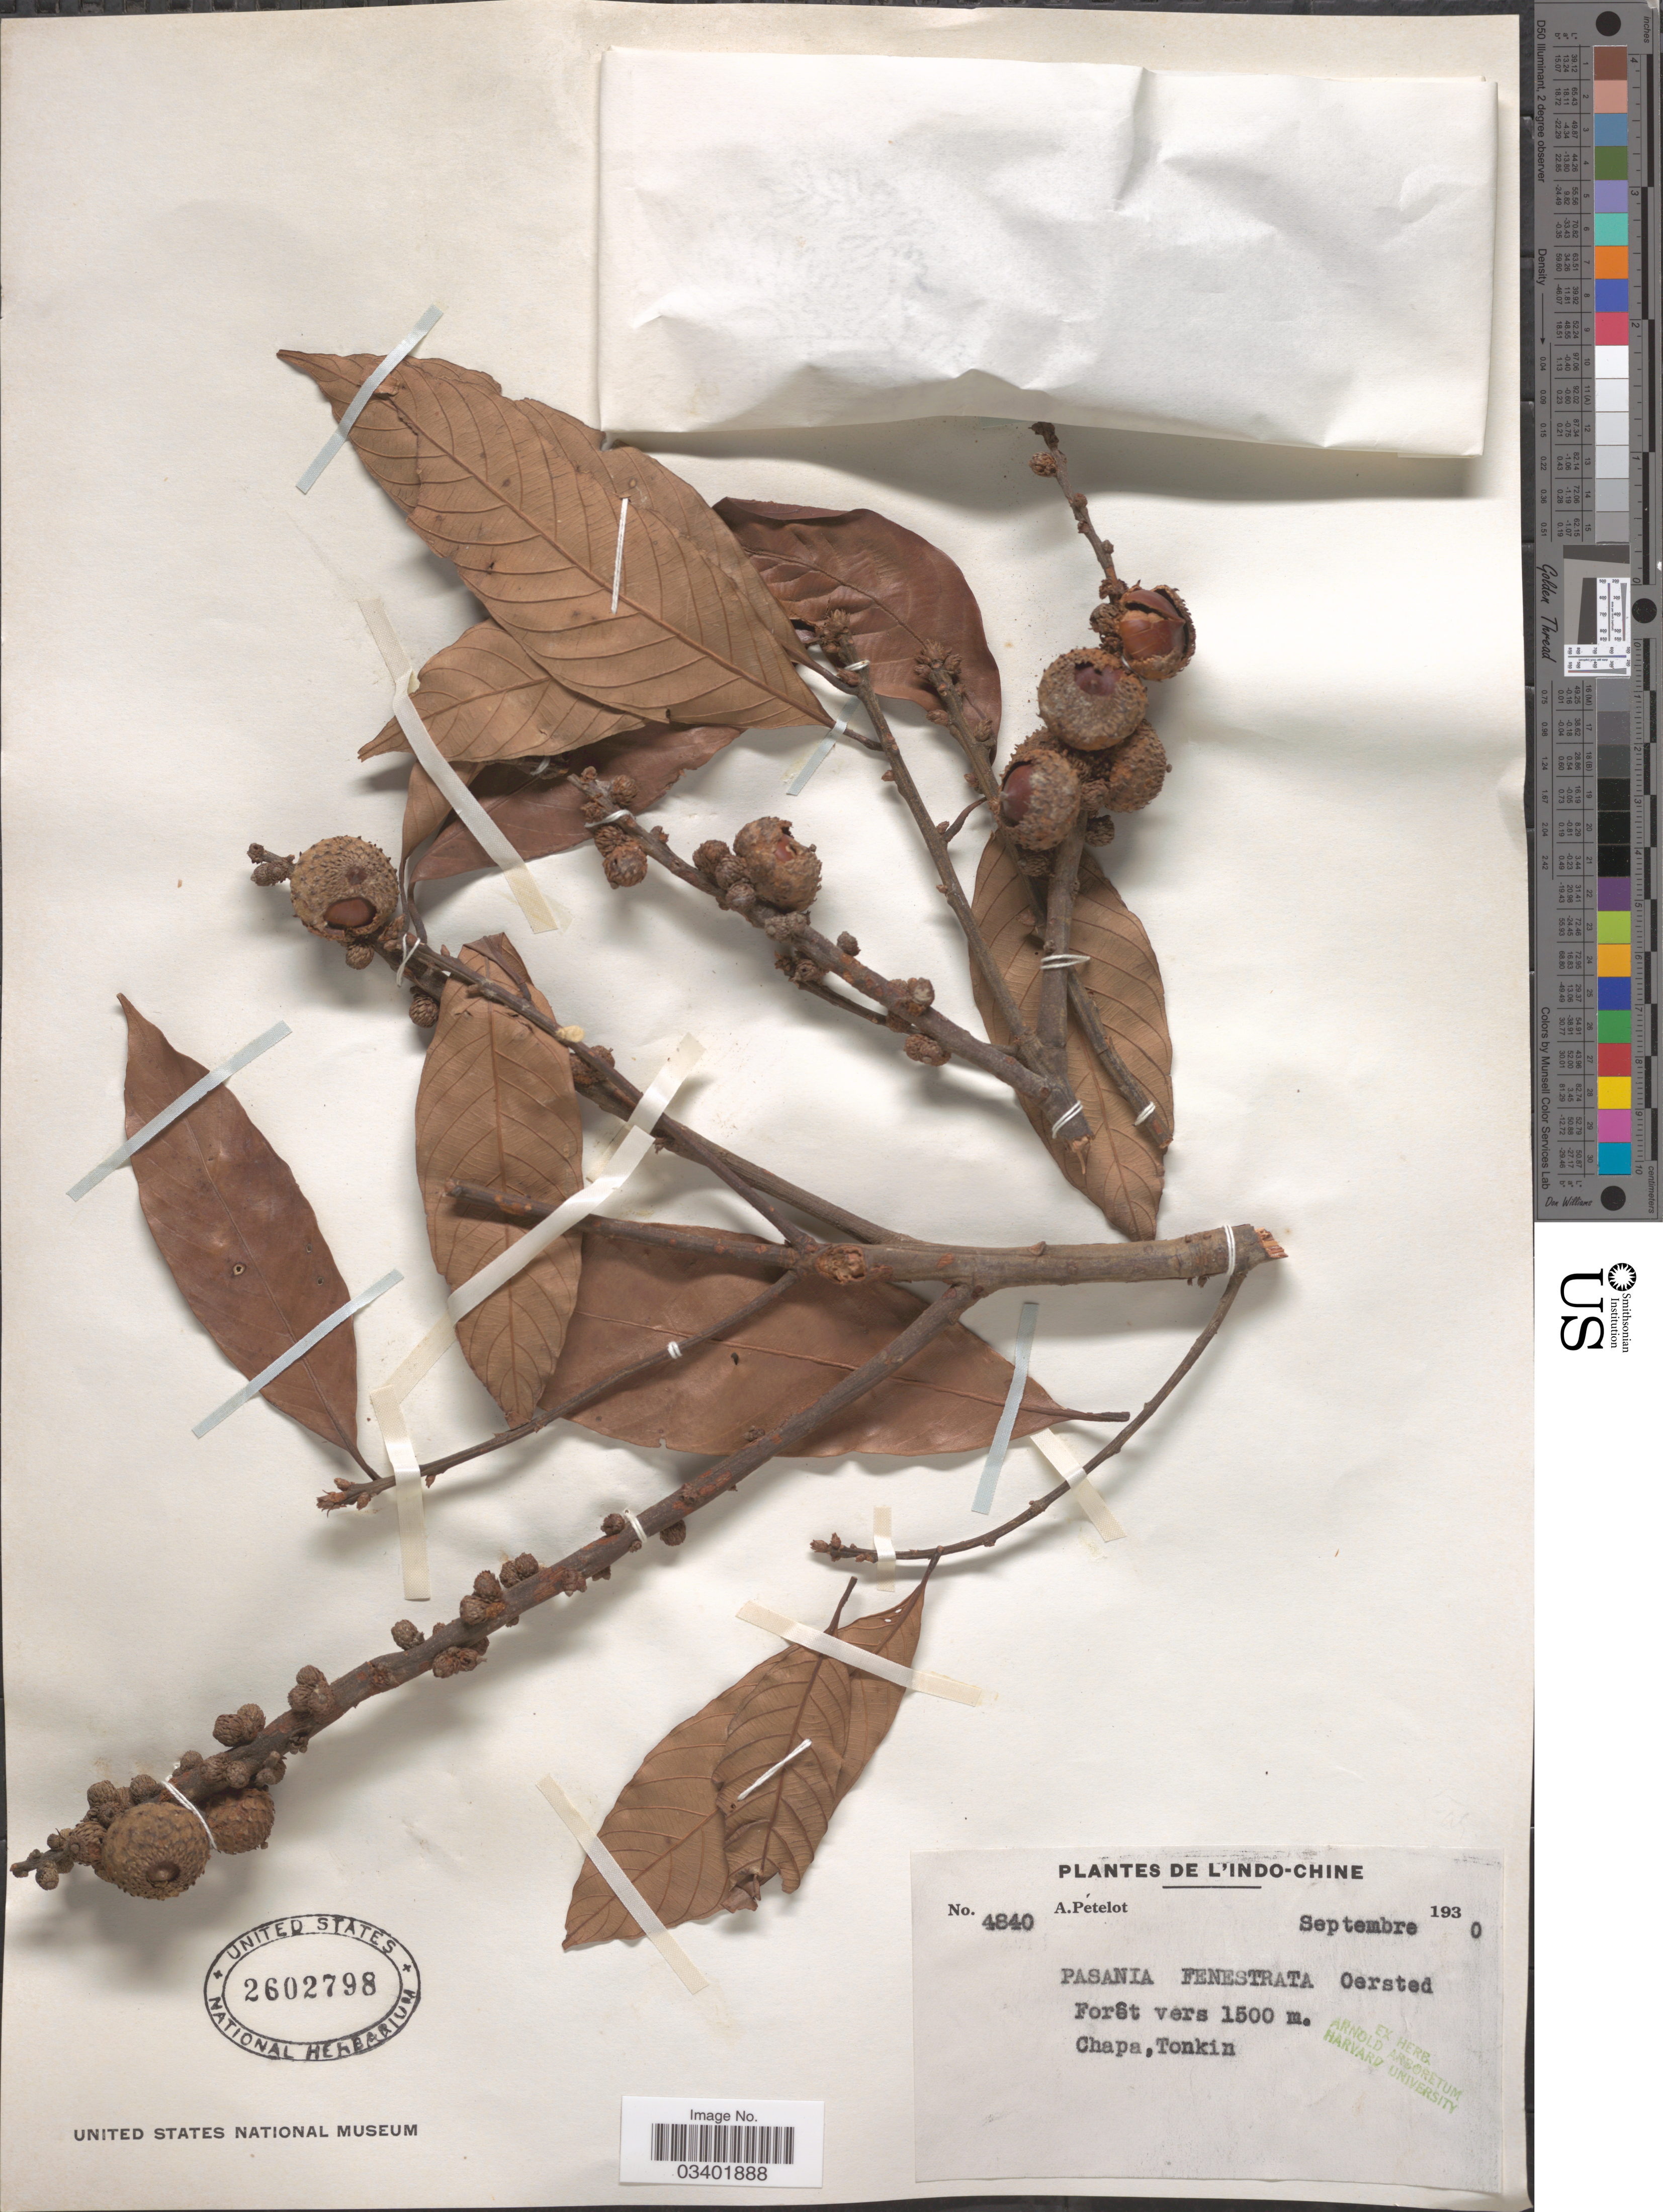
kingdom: Plantae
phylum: Tracheophyta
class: Magnoliopsida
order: Fagales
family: Fagaceae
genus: Lithocarpus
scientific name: Lithocarpus fenestratus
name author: (Roxb.) Rehder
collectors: A. Petelot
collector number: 4840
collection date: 1930-09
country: Vietnam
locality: Indo-Chine. Chapa, Tonkin.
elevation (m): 1500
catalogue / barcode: US 2602798